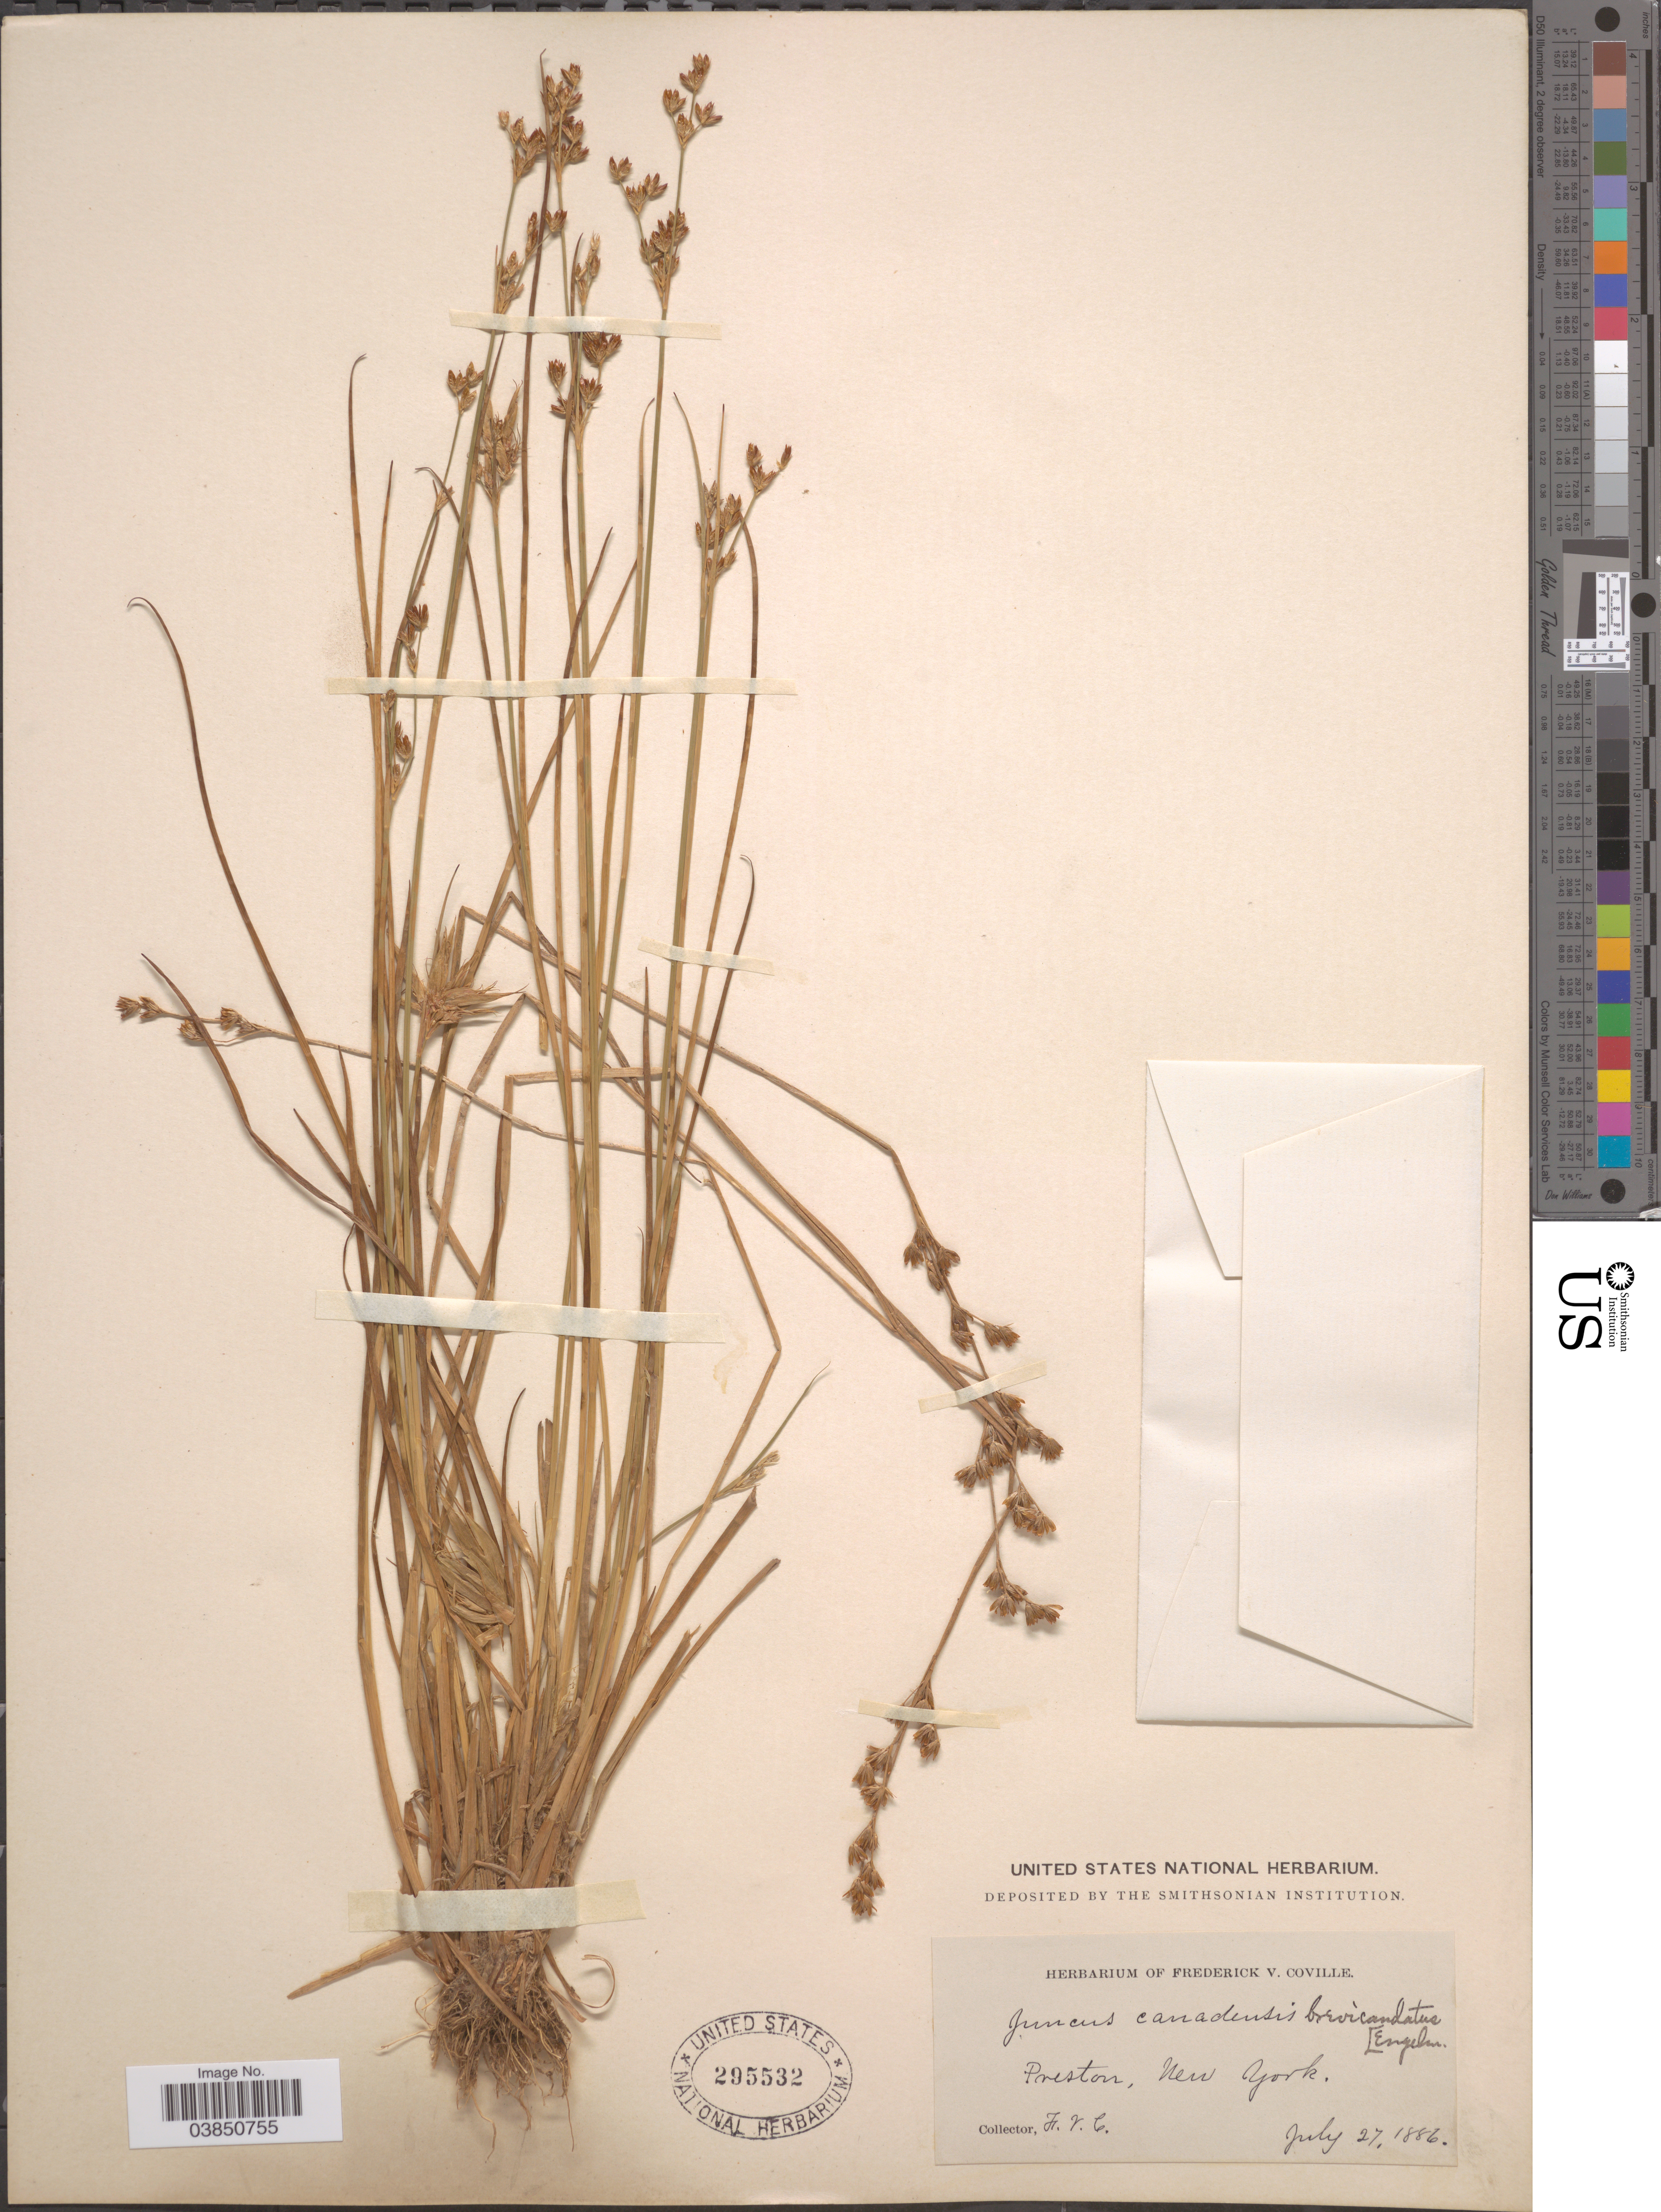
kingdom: Plantae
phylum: Tracheophyta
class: Liliopsida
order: Poales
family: Juncaceae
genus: Juncus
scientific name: Juncus brevicaudatus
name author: (Engelm.) Fernald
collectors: F. V. Coville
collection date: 1886-07-27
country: United States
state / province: New York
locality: Preston.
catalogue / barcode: US 295532